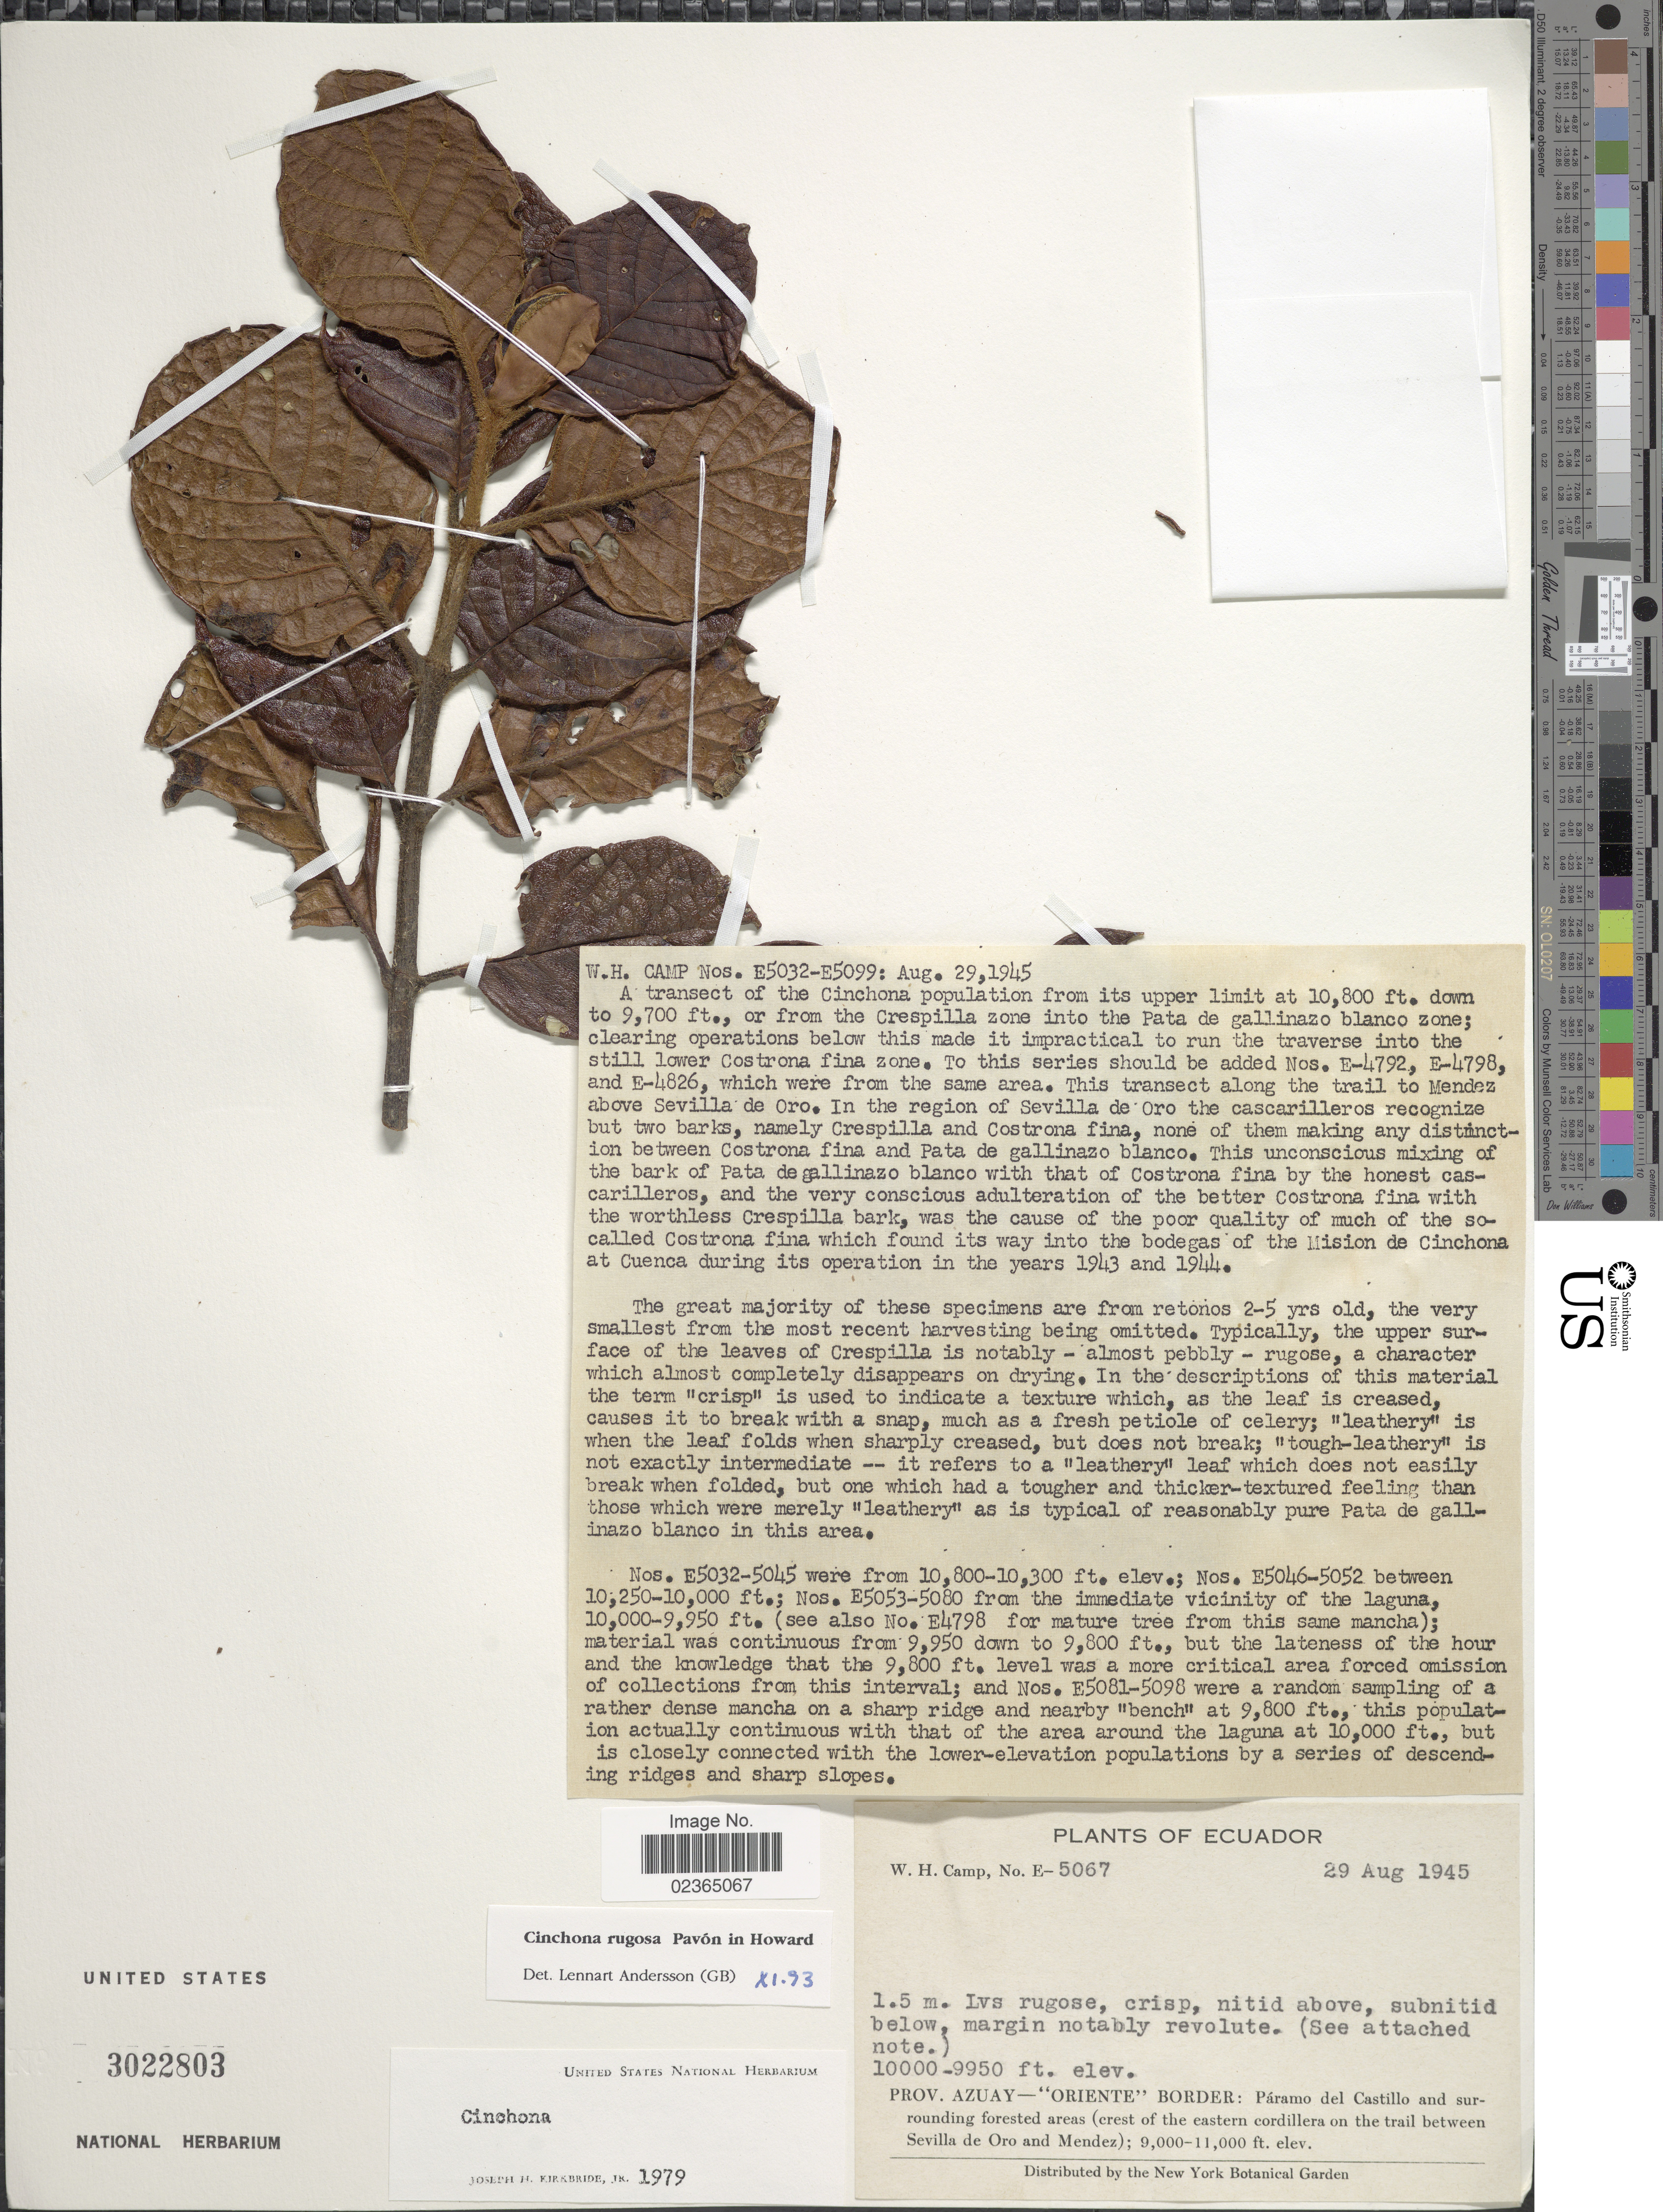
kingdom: Plantae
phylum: Tracheophyta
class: Magnoliopsida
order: Gentianales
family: Rubiaceae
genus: Cinchona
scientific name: Cinchona rugosa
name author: Pav.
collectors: W. H. Camp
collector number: E-5067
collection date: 1945-08-29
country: Ecuador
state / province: Azuay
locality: Oriente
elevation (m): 3033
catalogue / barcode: US 3022803